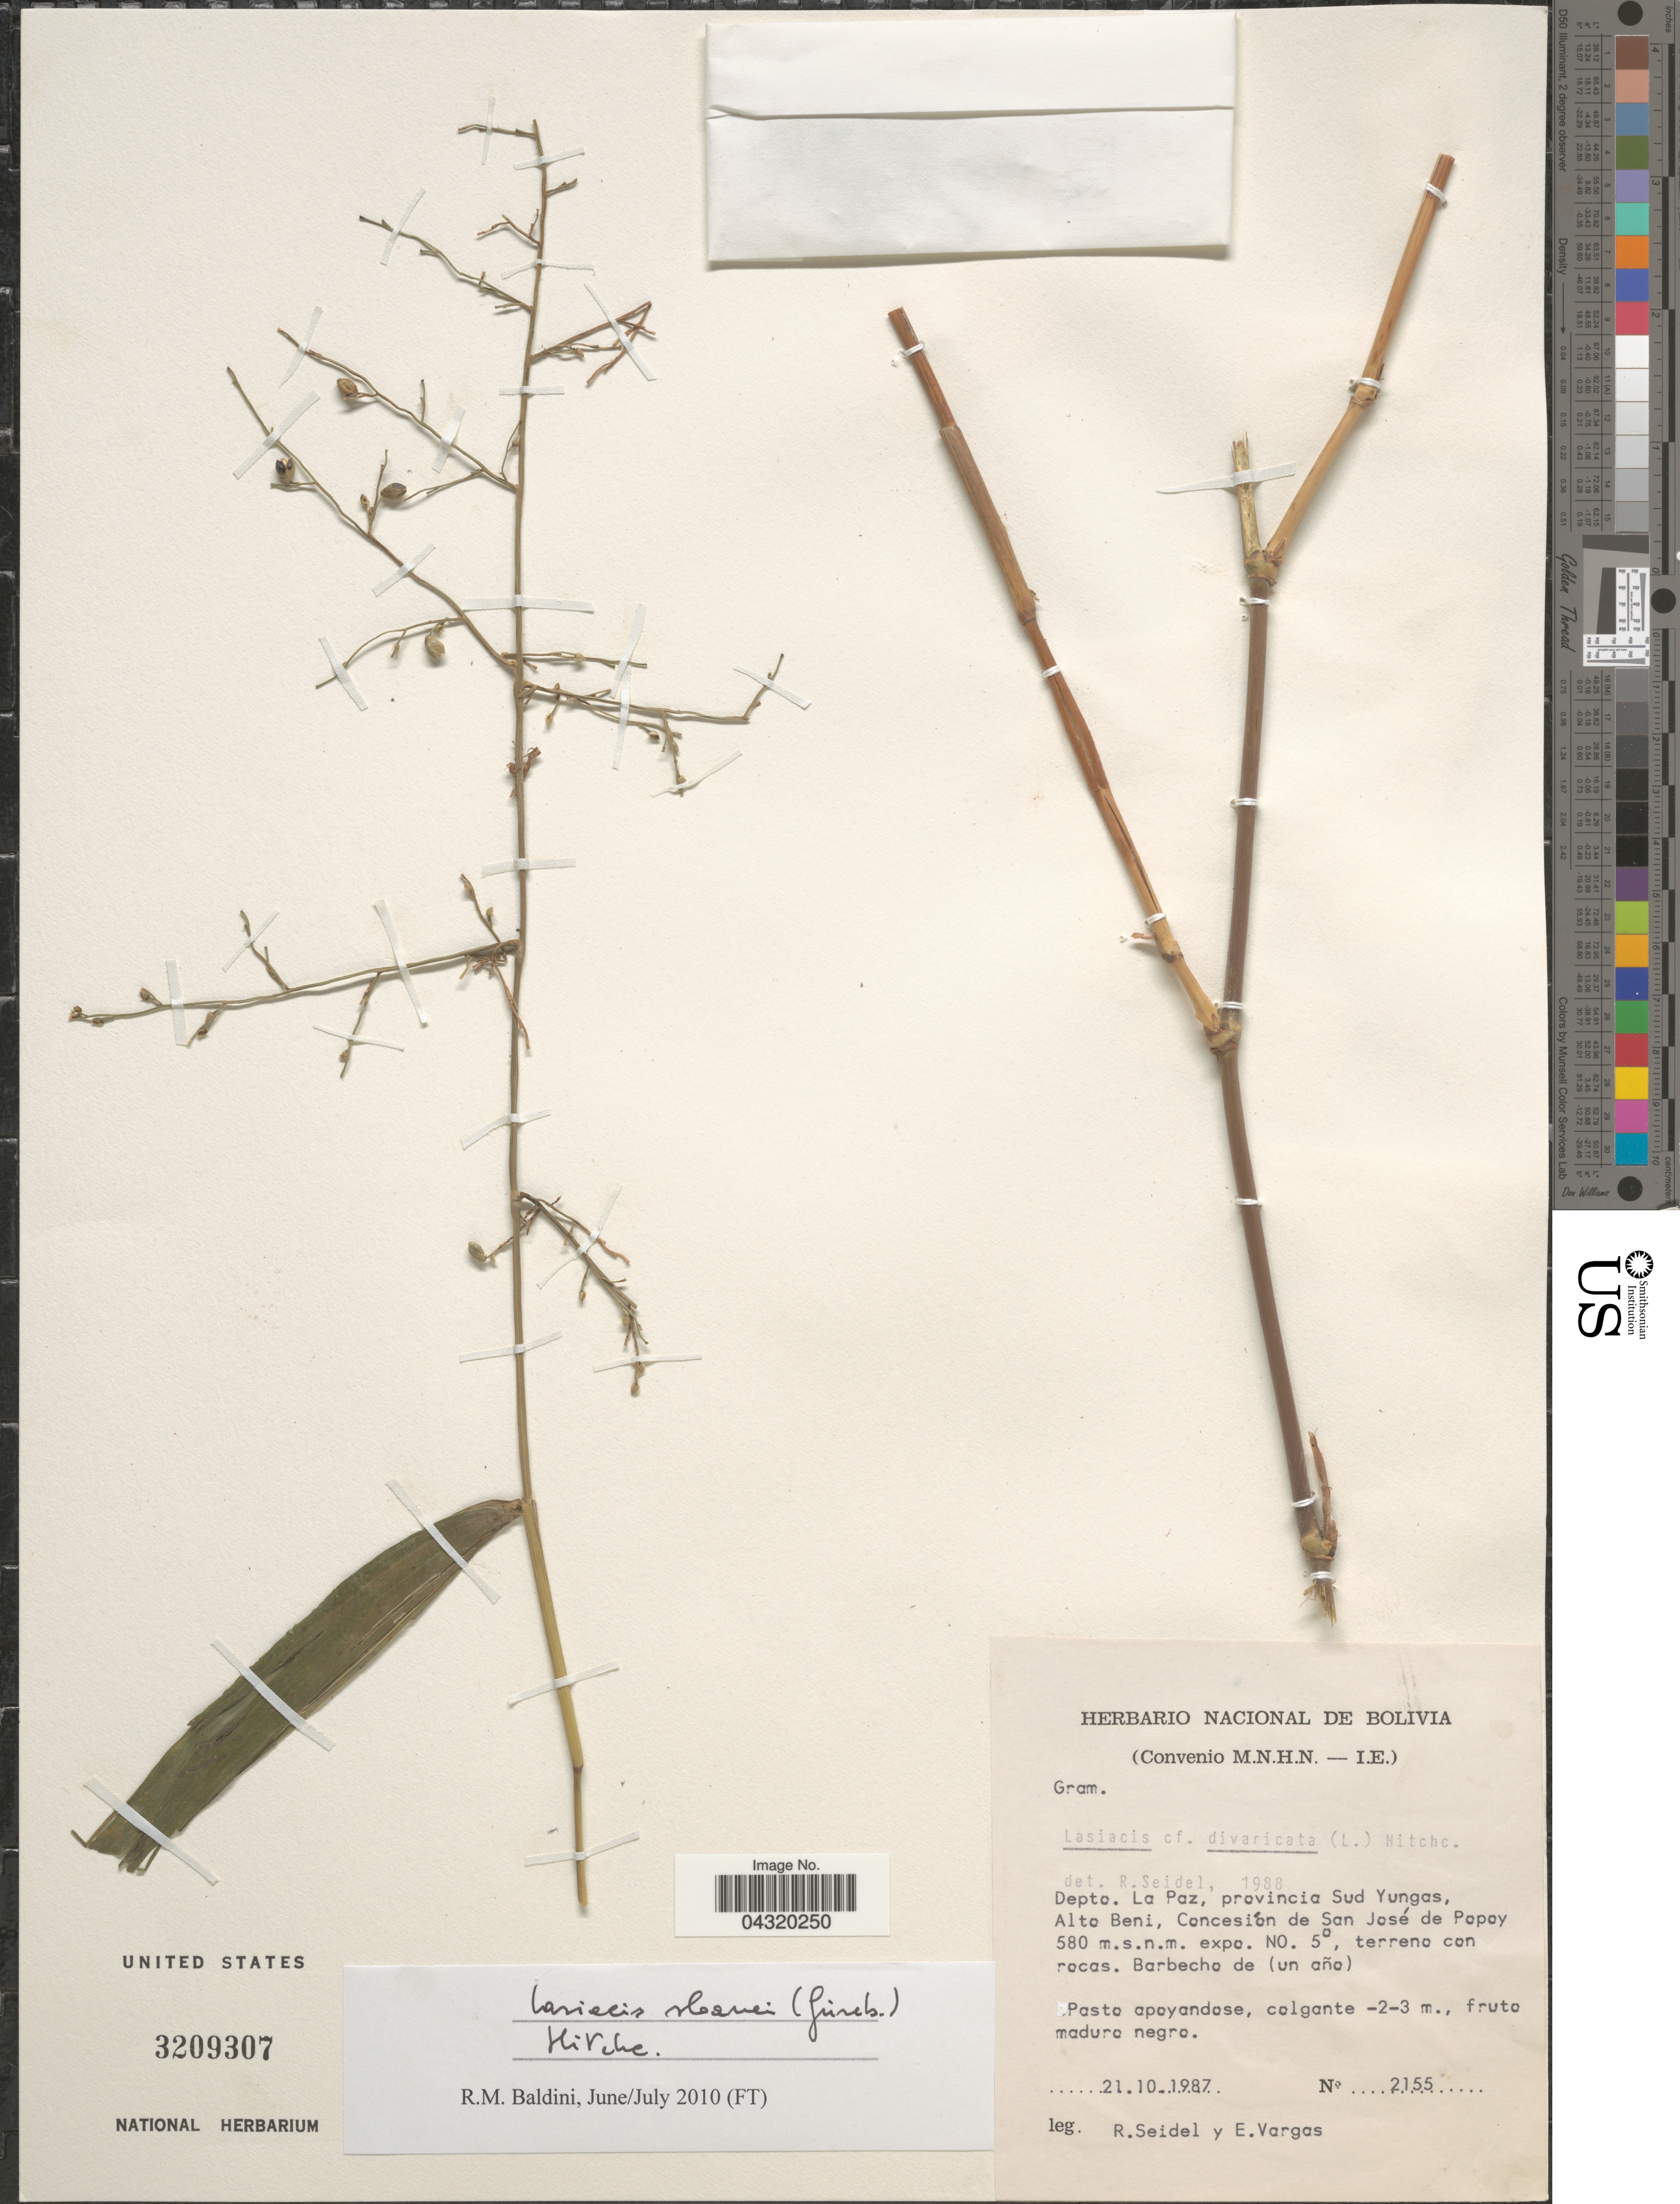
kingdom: Plantae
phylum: Tracheophyta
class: Liliopsida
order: Poales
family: Poaceae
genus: Lasiacis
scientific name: Lasiacis sloanei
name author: (Griseb.) Hitchc.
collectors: R. Seidel & E. Vargas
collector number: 2155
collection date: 1987-10-21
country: Bolivia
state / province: La Paz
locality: Depto. La Paz, provincia Sud Yungas, Alto Beni, Concesión de San José de Popoy.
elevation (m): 580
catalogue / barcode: US 3209307